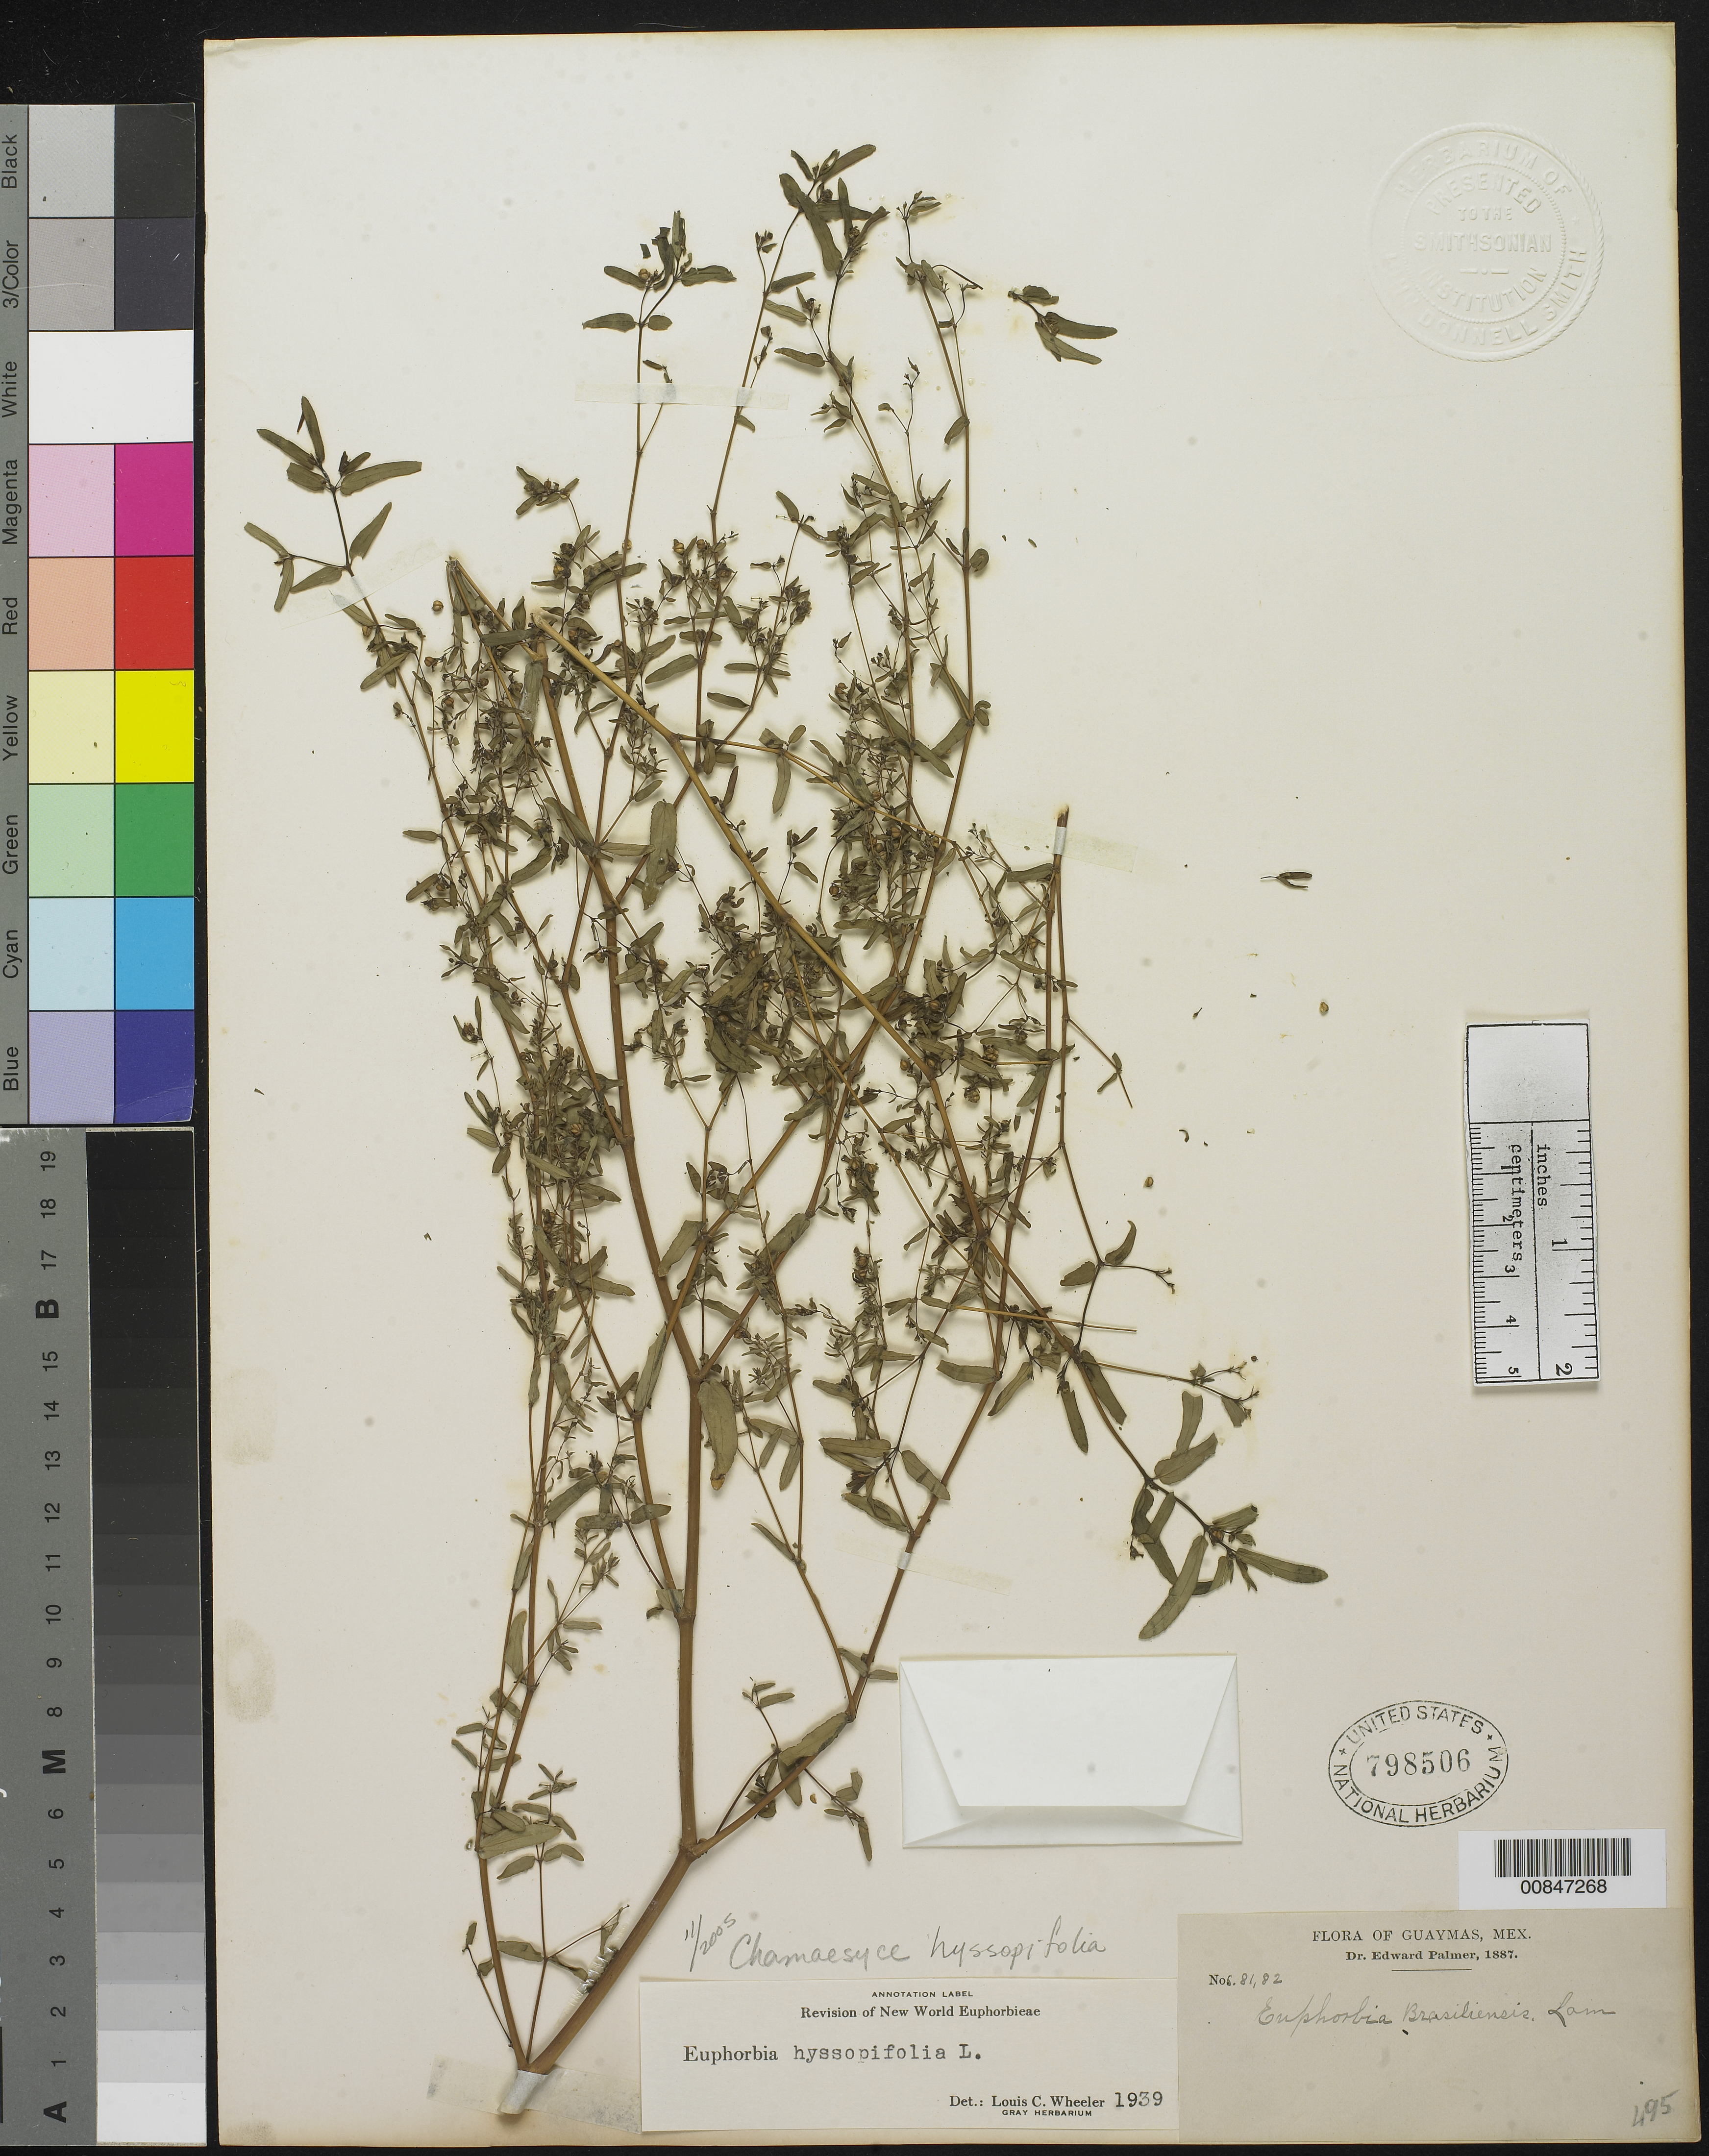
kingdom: Plantae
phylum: Tracheophyta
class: Magnoliopsida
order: Malpighiales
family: Euphorbiaceae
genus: Euphorbia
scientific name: Euphorbia hyssopifolia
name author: L.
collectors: E. Palmer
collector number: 81, 82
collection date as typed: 1887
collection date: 1887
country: Mexico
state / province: Sonora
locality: Guaymas, Sonora.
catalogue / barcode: US 798506